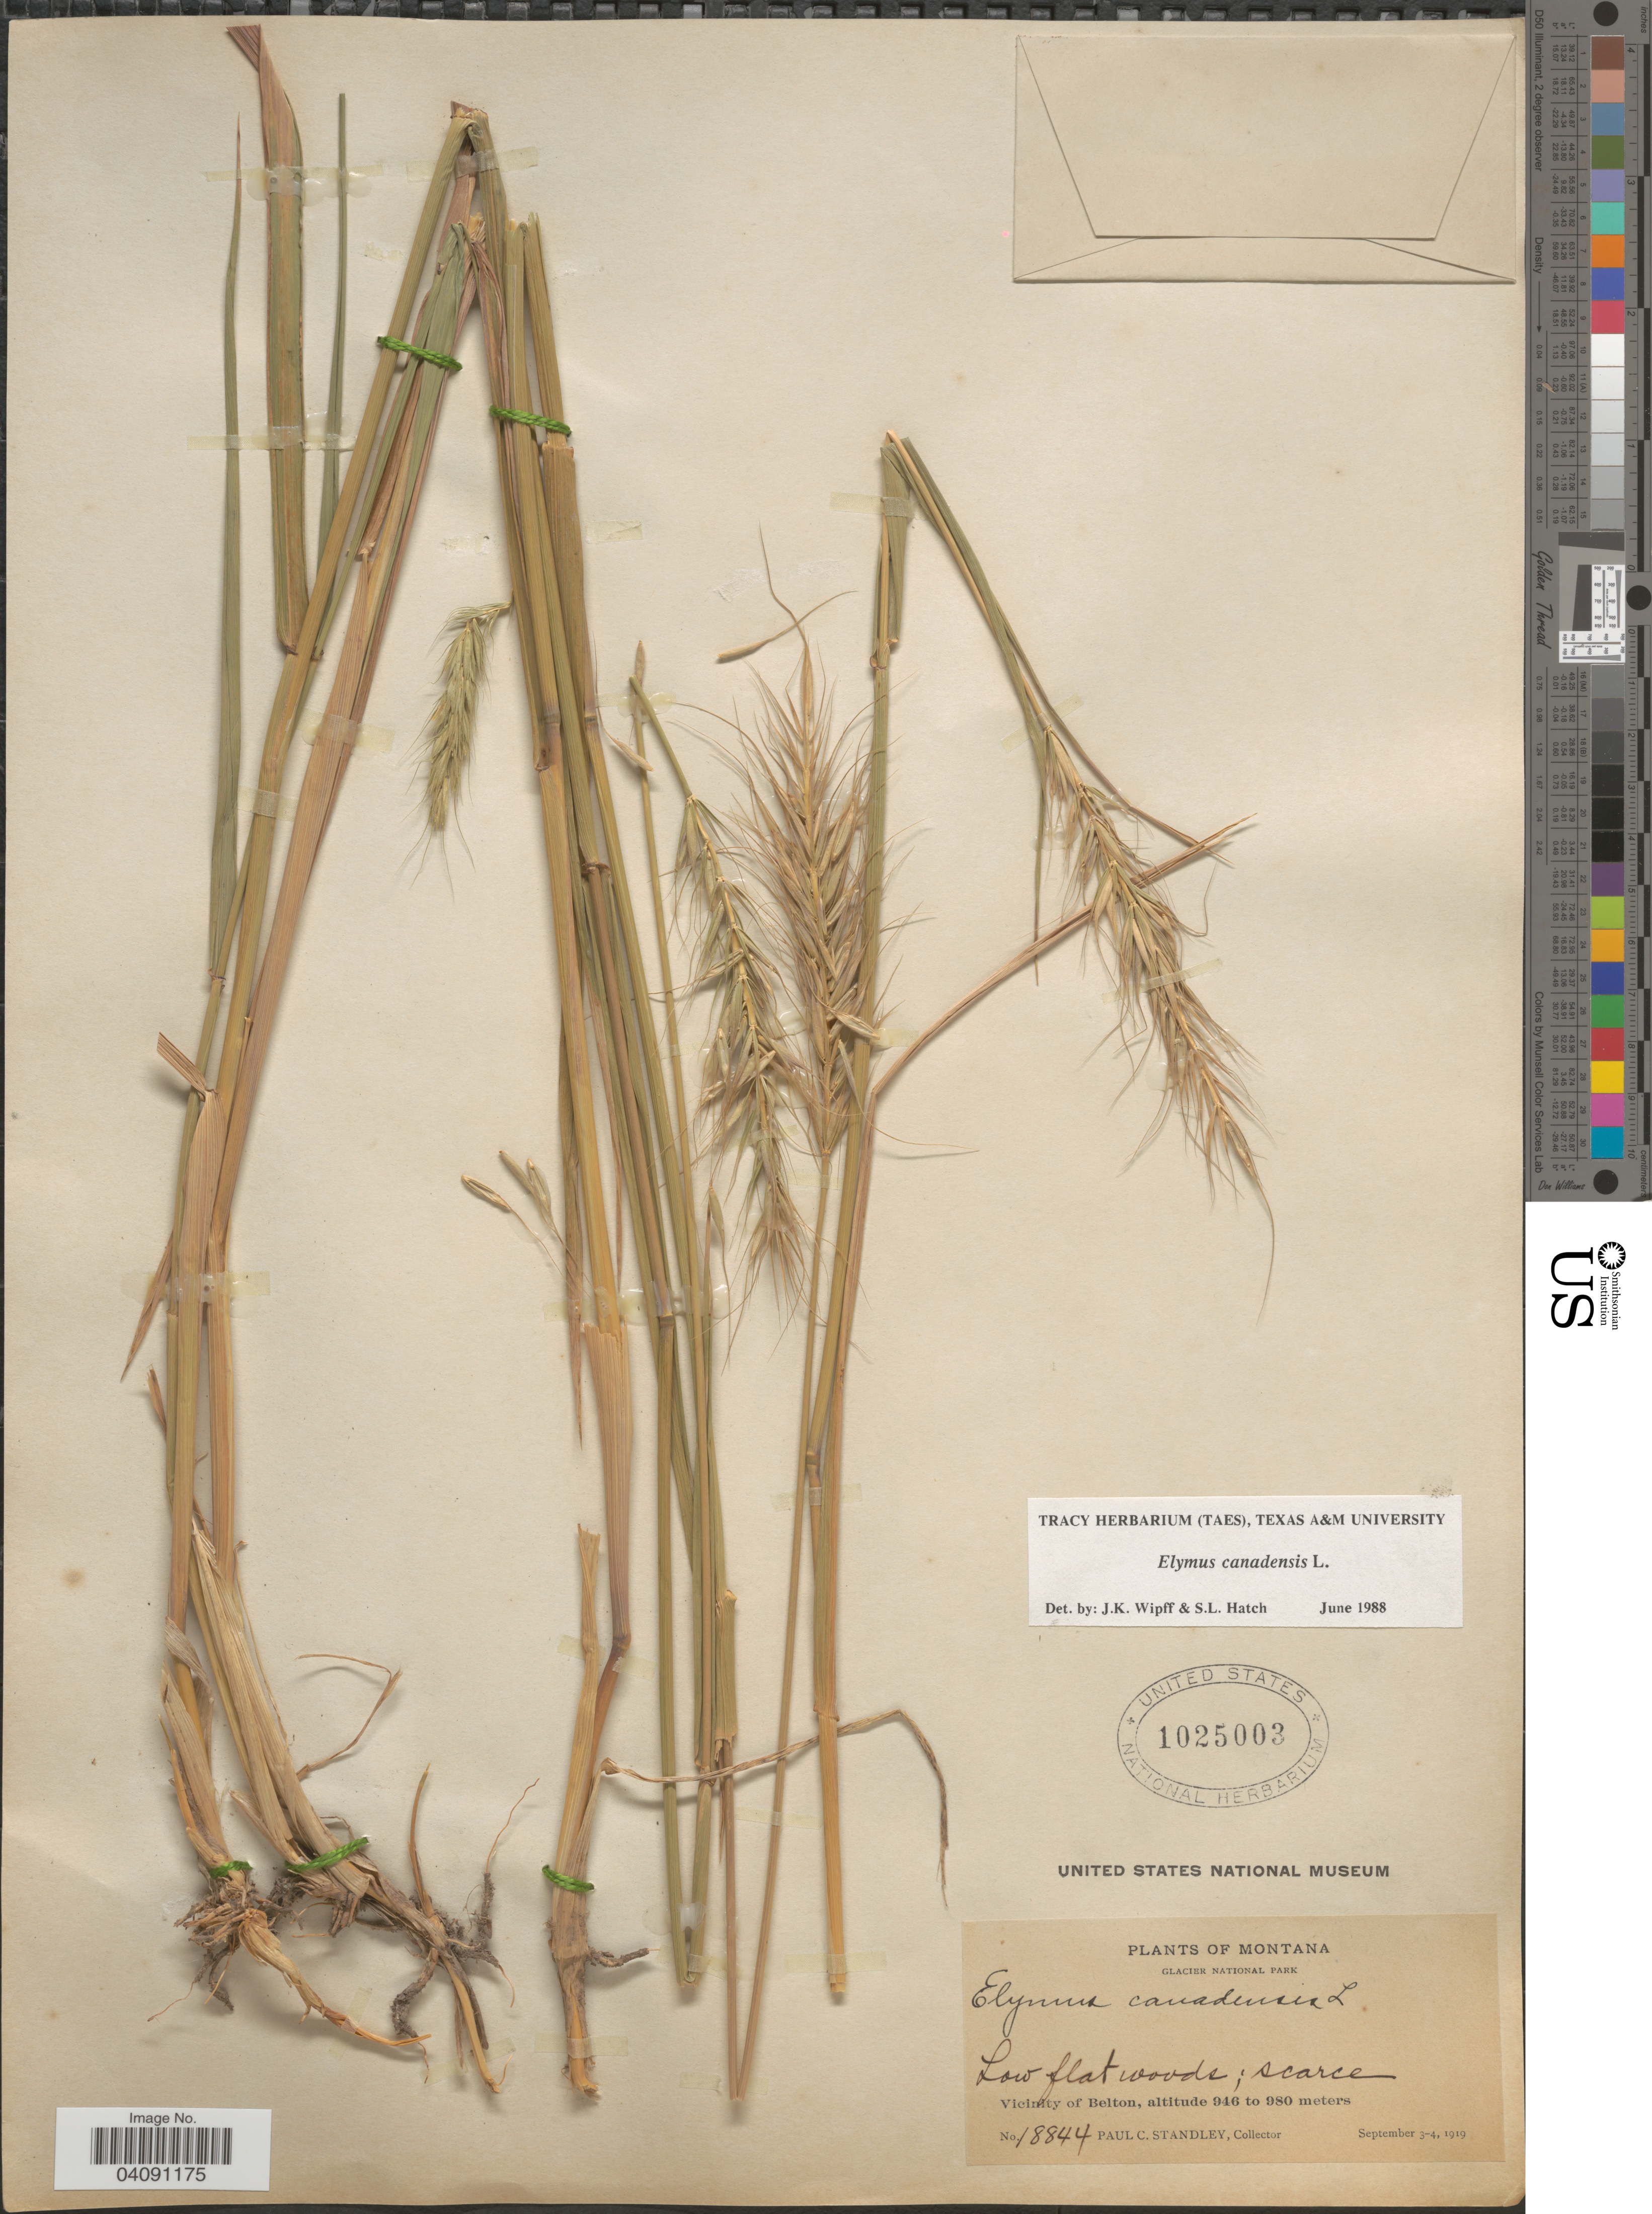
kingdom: Plantae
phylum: Tracheophyta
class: Liliopsida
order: Poales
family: Poaceae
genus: Elymus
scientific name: Elymus canadensis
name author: L.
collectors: P. C. Standley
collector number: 18844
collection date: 1919-09-03/1919-09-04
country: United States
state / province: Montana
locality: Glacier Natinal Park. Vicinity of Belton.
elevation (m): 946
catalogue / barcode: US 1025003